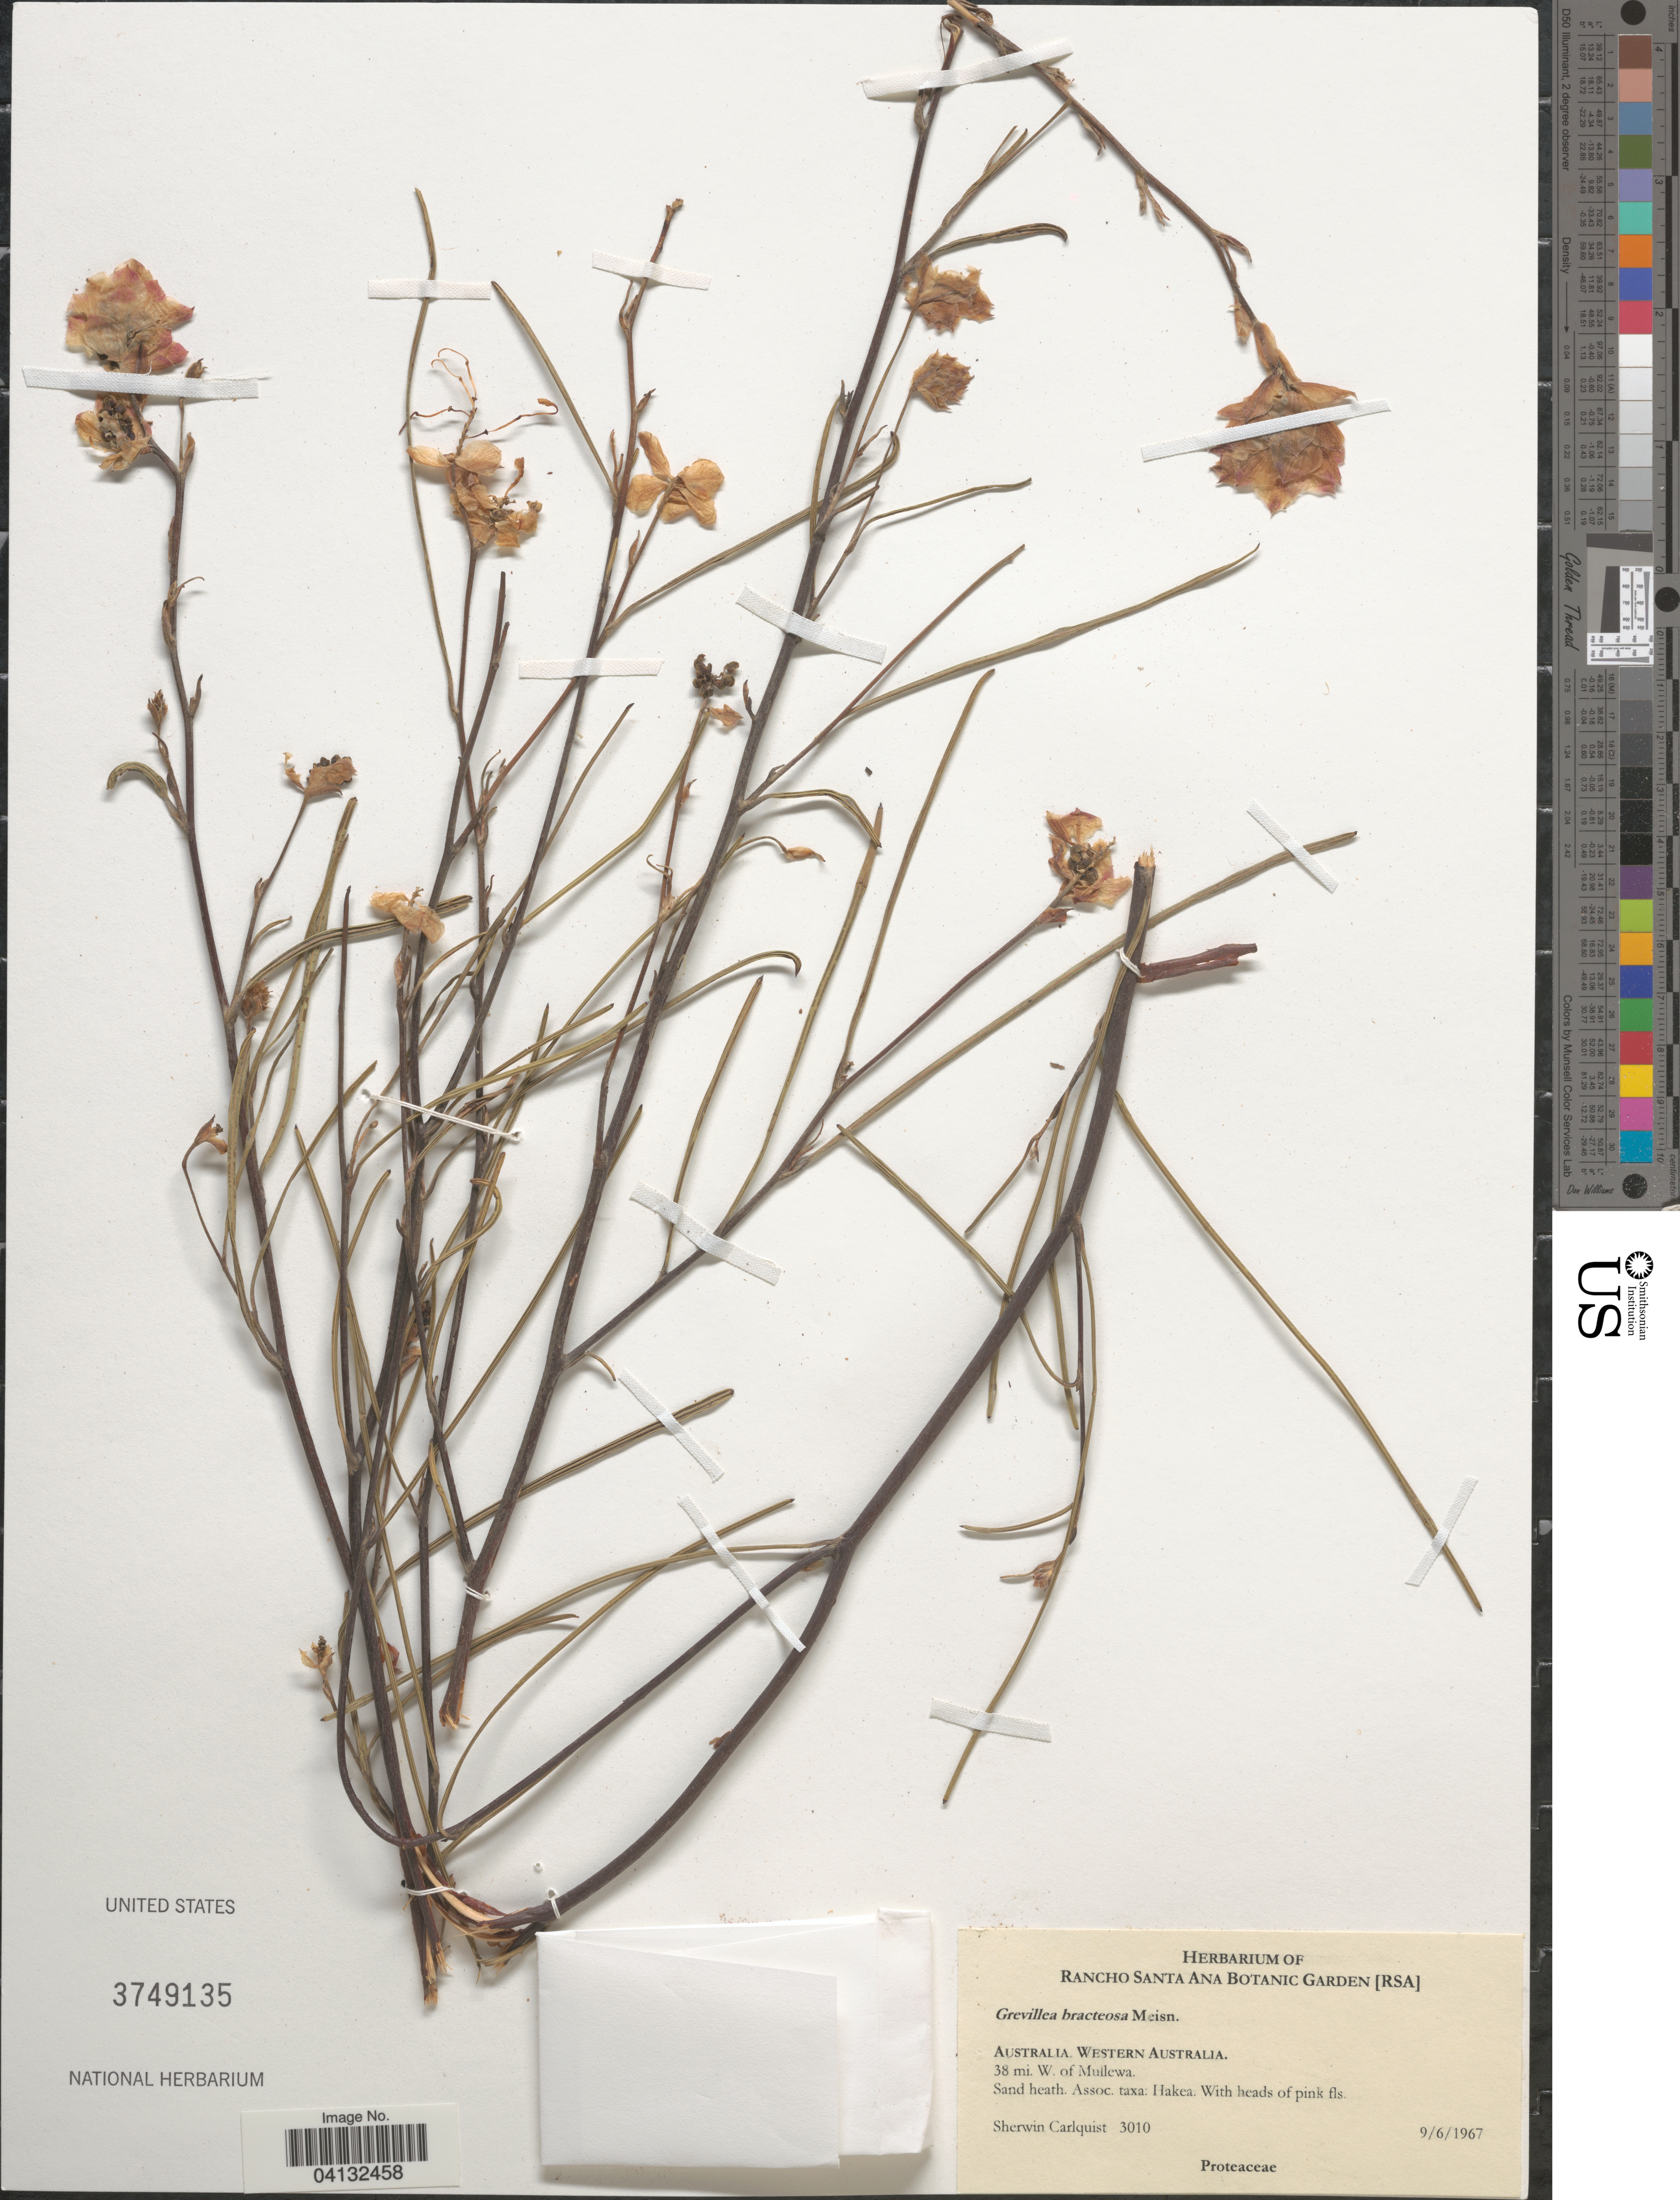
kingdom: Plantae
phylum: Tracheophyta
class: Magnoliopsida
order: Proteales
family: Proteaceae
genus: Grevillea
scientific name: Grevillea bracteosa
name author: Meisn.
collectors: S. Carlquist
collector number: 3010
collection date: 1967-06-09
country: Australia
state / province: Western Australia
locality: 38 mi. W. of Mullewa.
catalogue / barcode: US 3749135